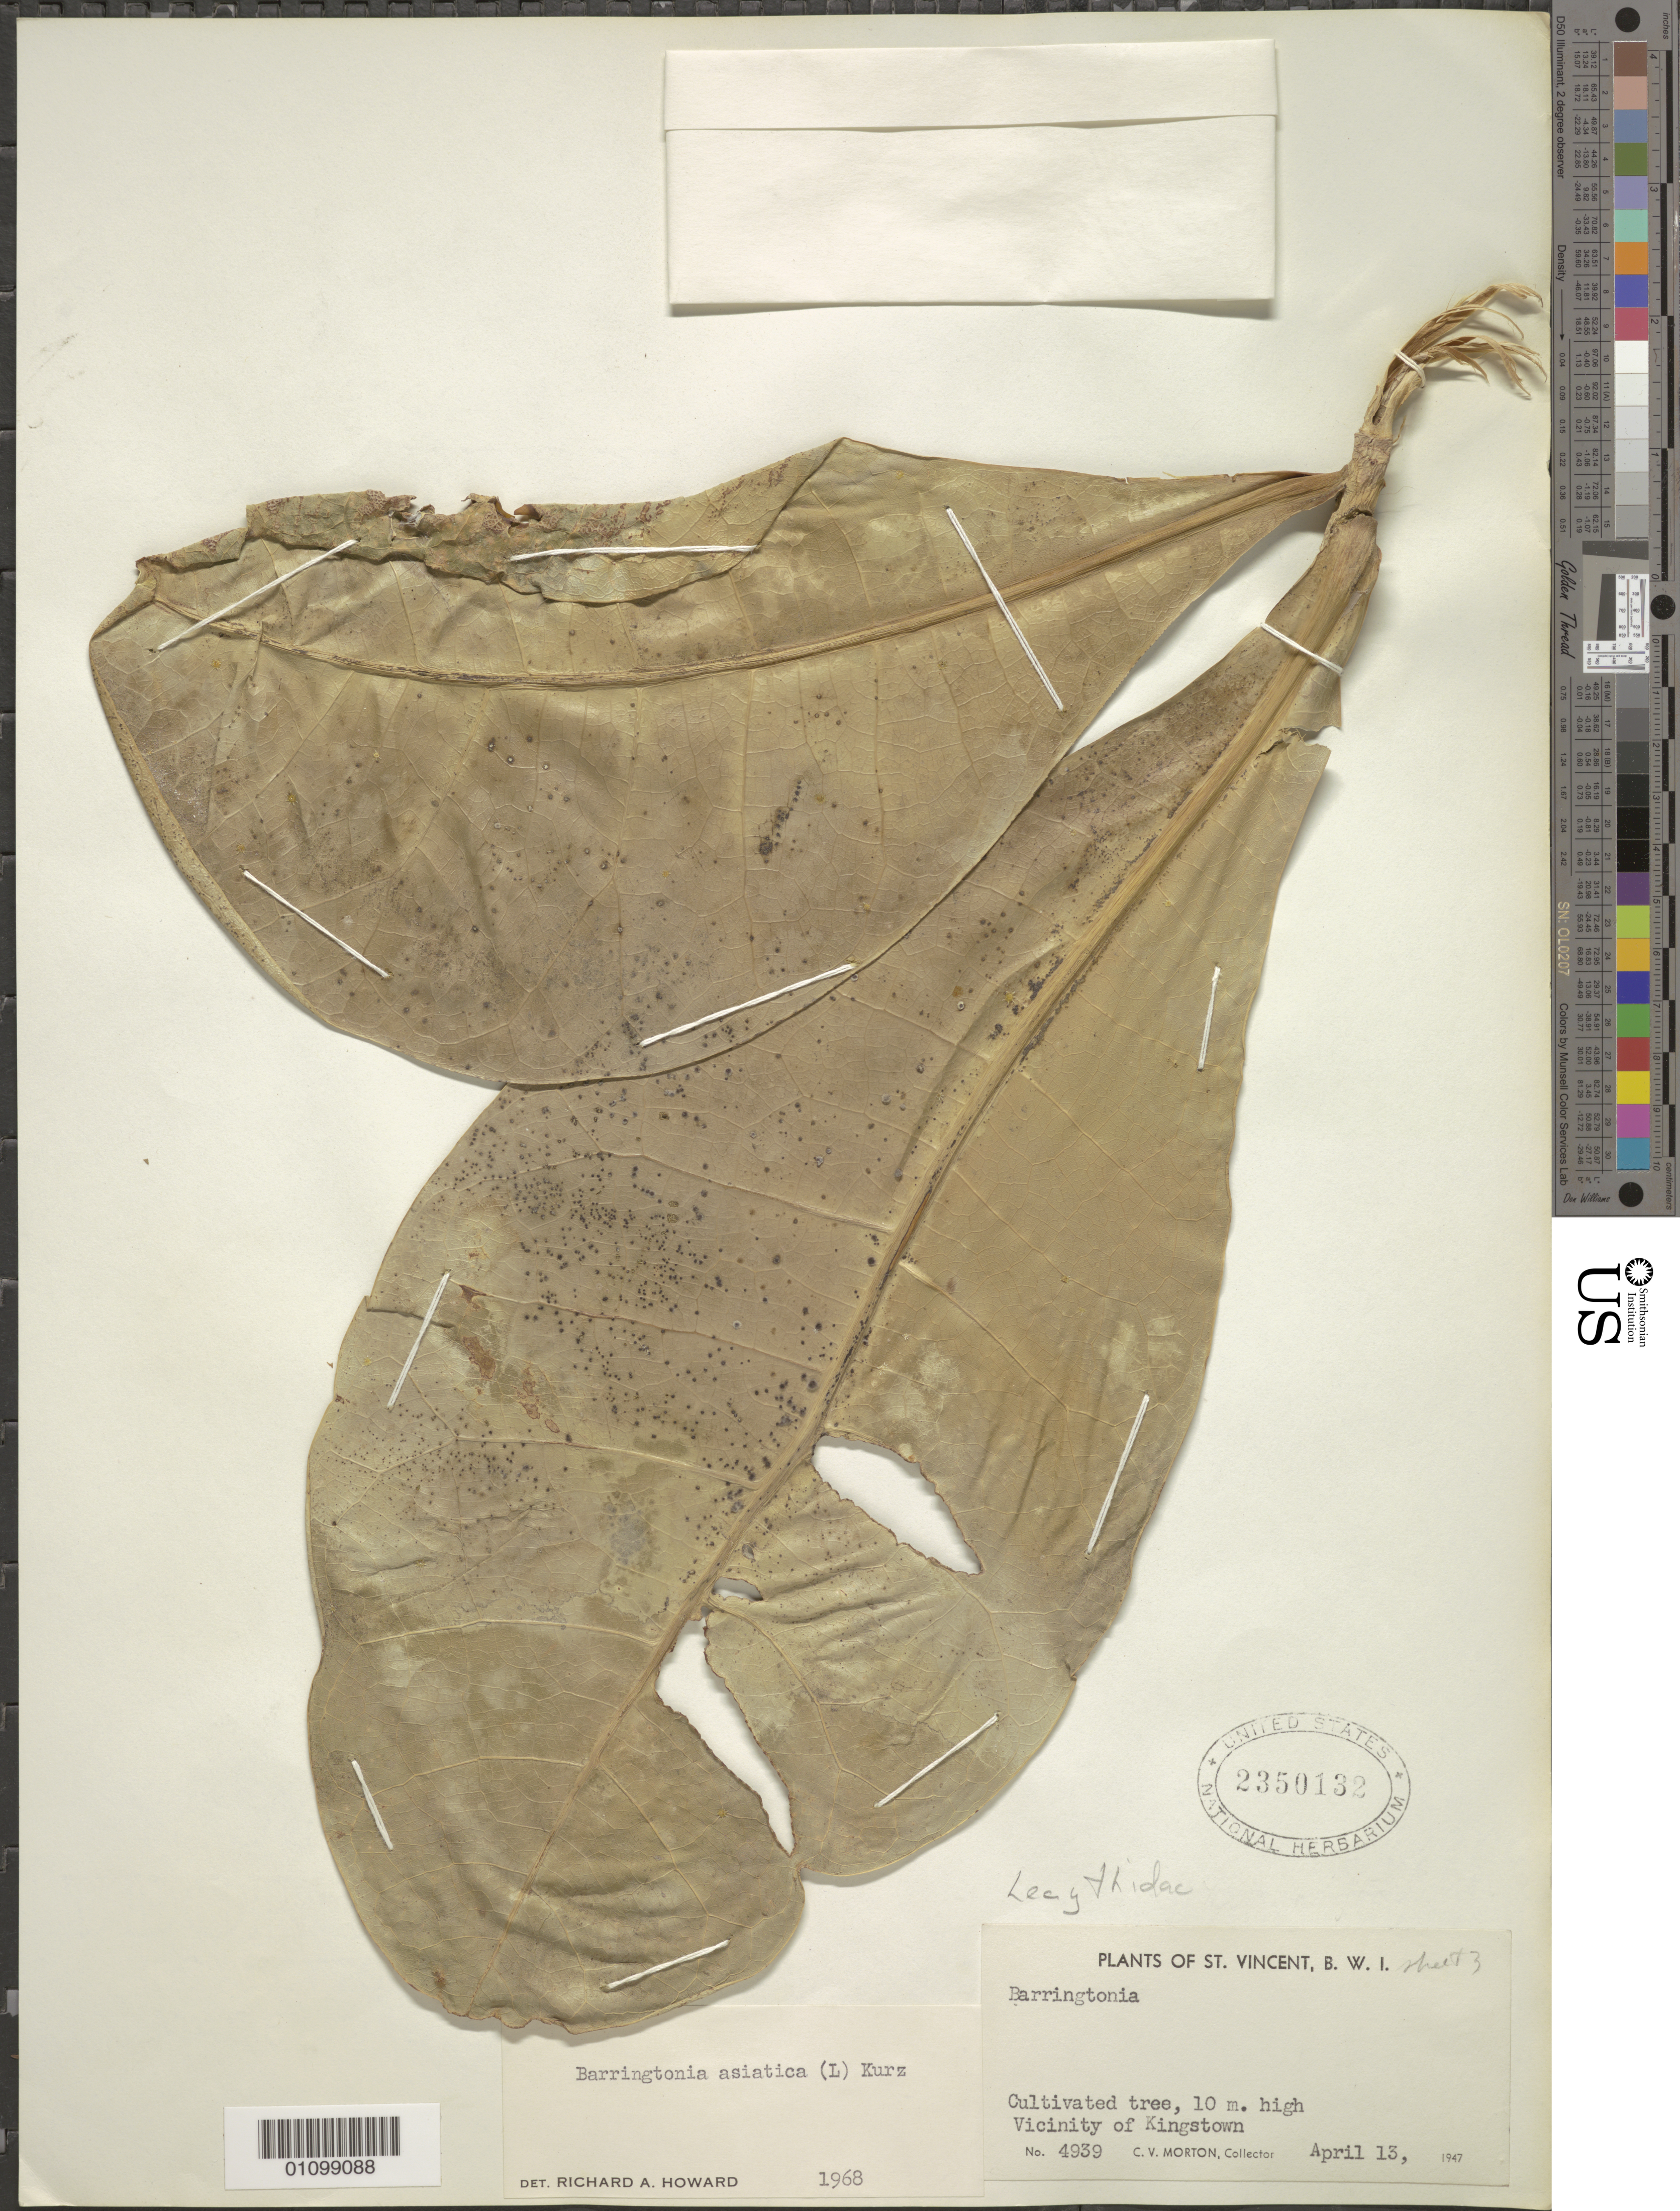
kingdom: Plantae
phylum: Tracheophyta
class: Magnoliopsida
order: Ericales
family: Lecythidaceae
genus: Barringtonia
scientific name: Barringtonia asiatica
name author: (L.) Kurz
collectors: C. V. Morton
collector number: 4939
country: St. Vincent - Grenadines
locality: Vicinity of Kingstown.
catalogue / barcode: US 2350132